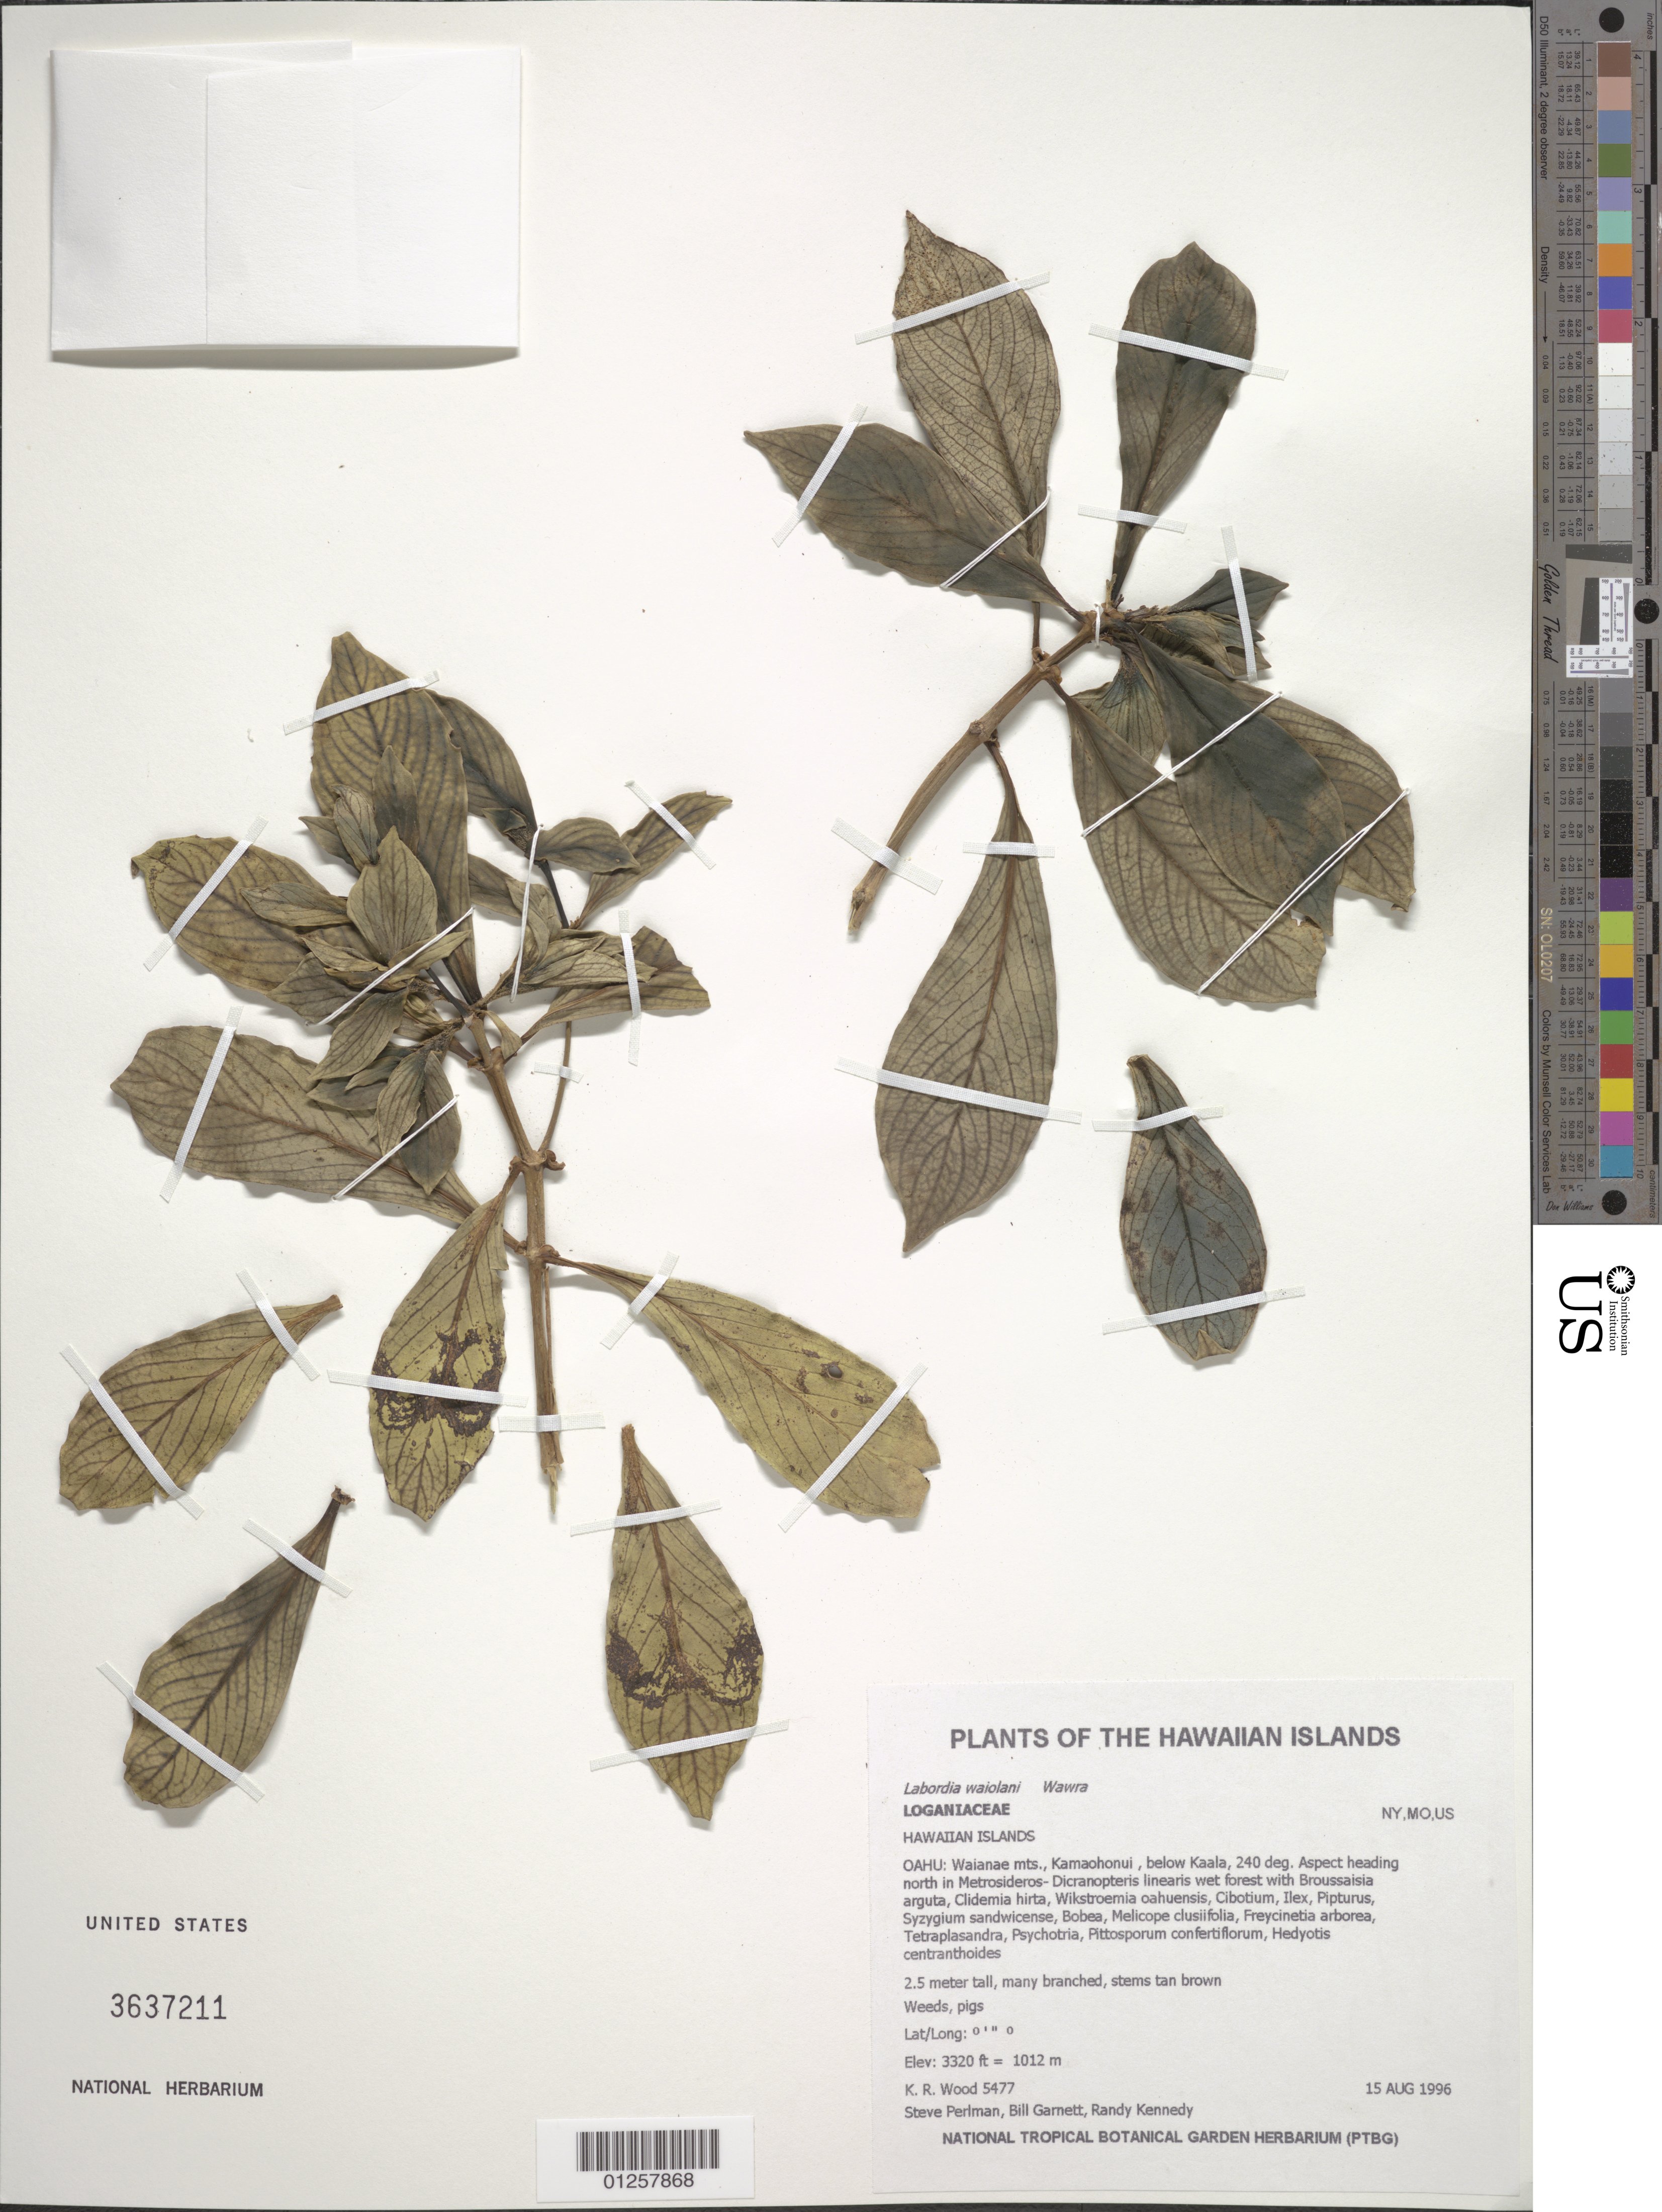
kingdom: Plantae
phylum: Tracheophyta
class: Magnoliopsida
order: Gentianales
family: Loganiaceae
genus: Geniostoma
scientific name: Geniostoma waiolani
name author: (Wawra) Byng & Christenh.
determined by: Wagner, W. L., (BOT), Smithsonian Institution - National Museum of Natural History (UNITED STATES)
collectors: K. R. Wood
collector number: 5477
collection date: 1996-08-15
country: United States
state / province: Hawaii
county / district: Honolulu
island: Oahu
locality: Waianae mts; Kamaohouni, below kaala, 240 deg.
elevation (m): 1012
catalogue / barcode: US 3637211